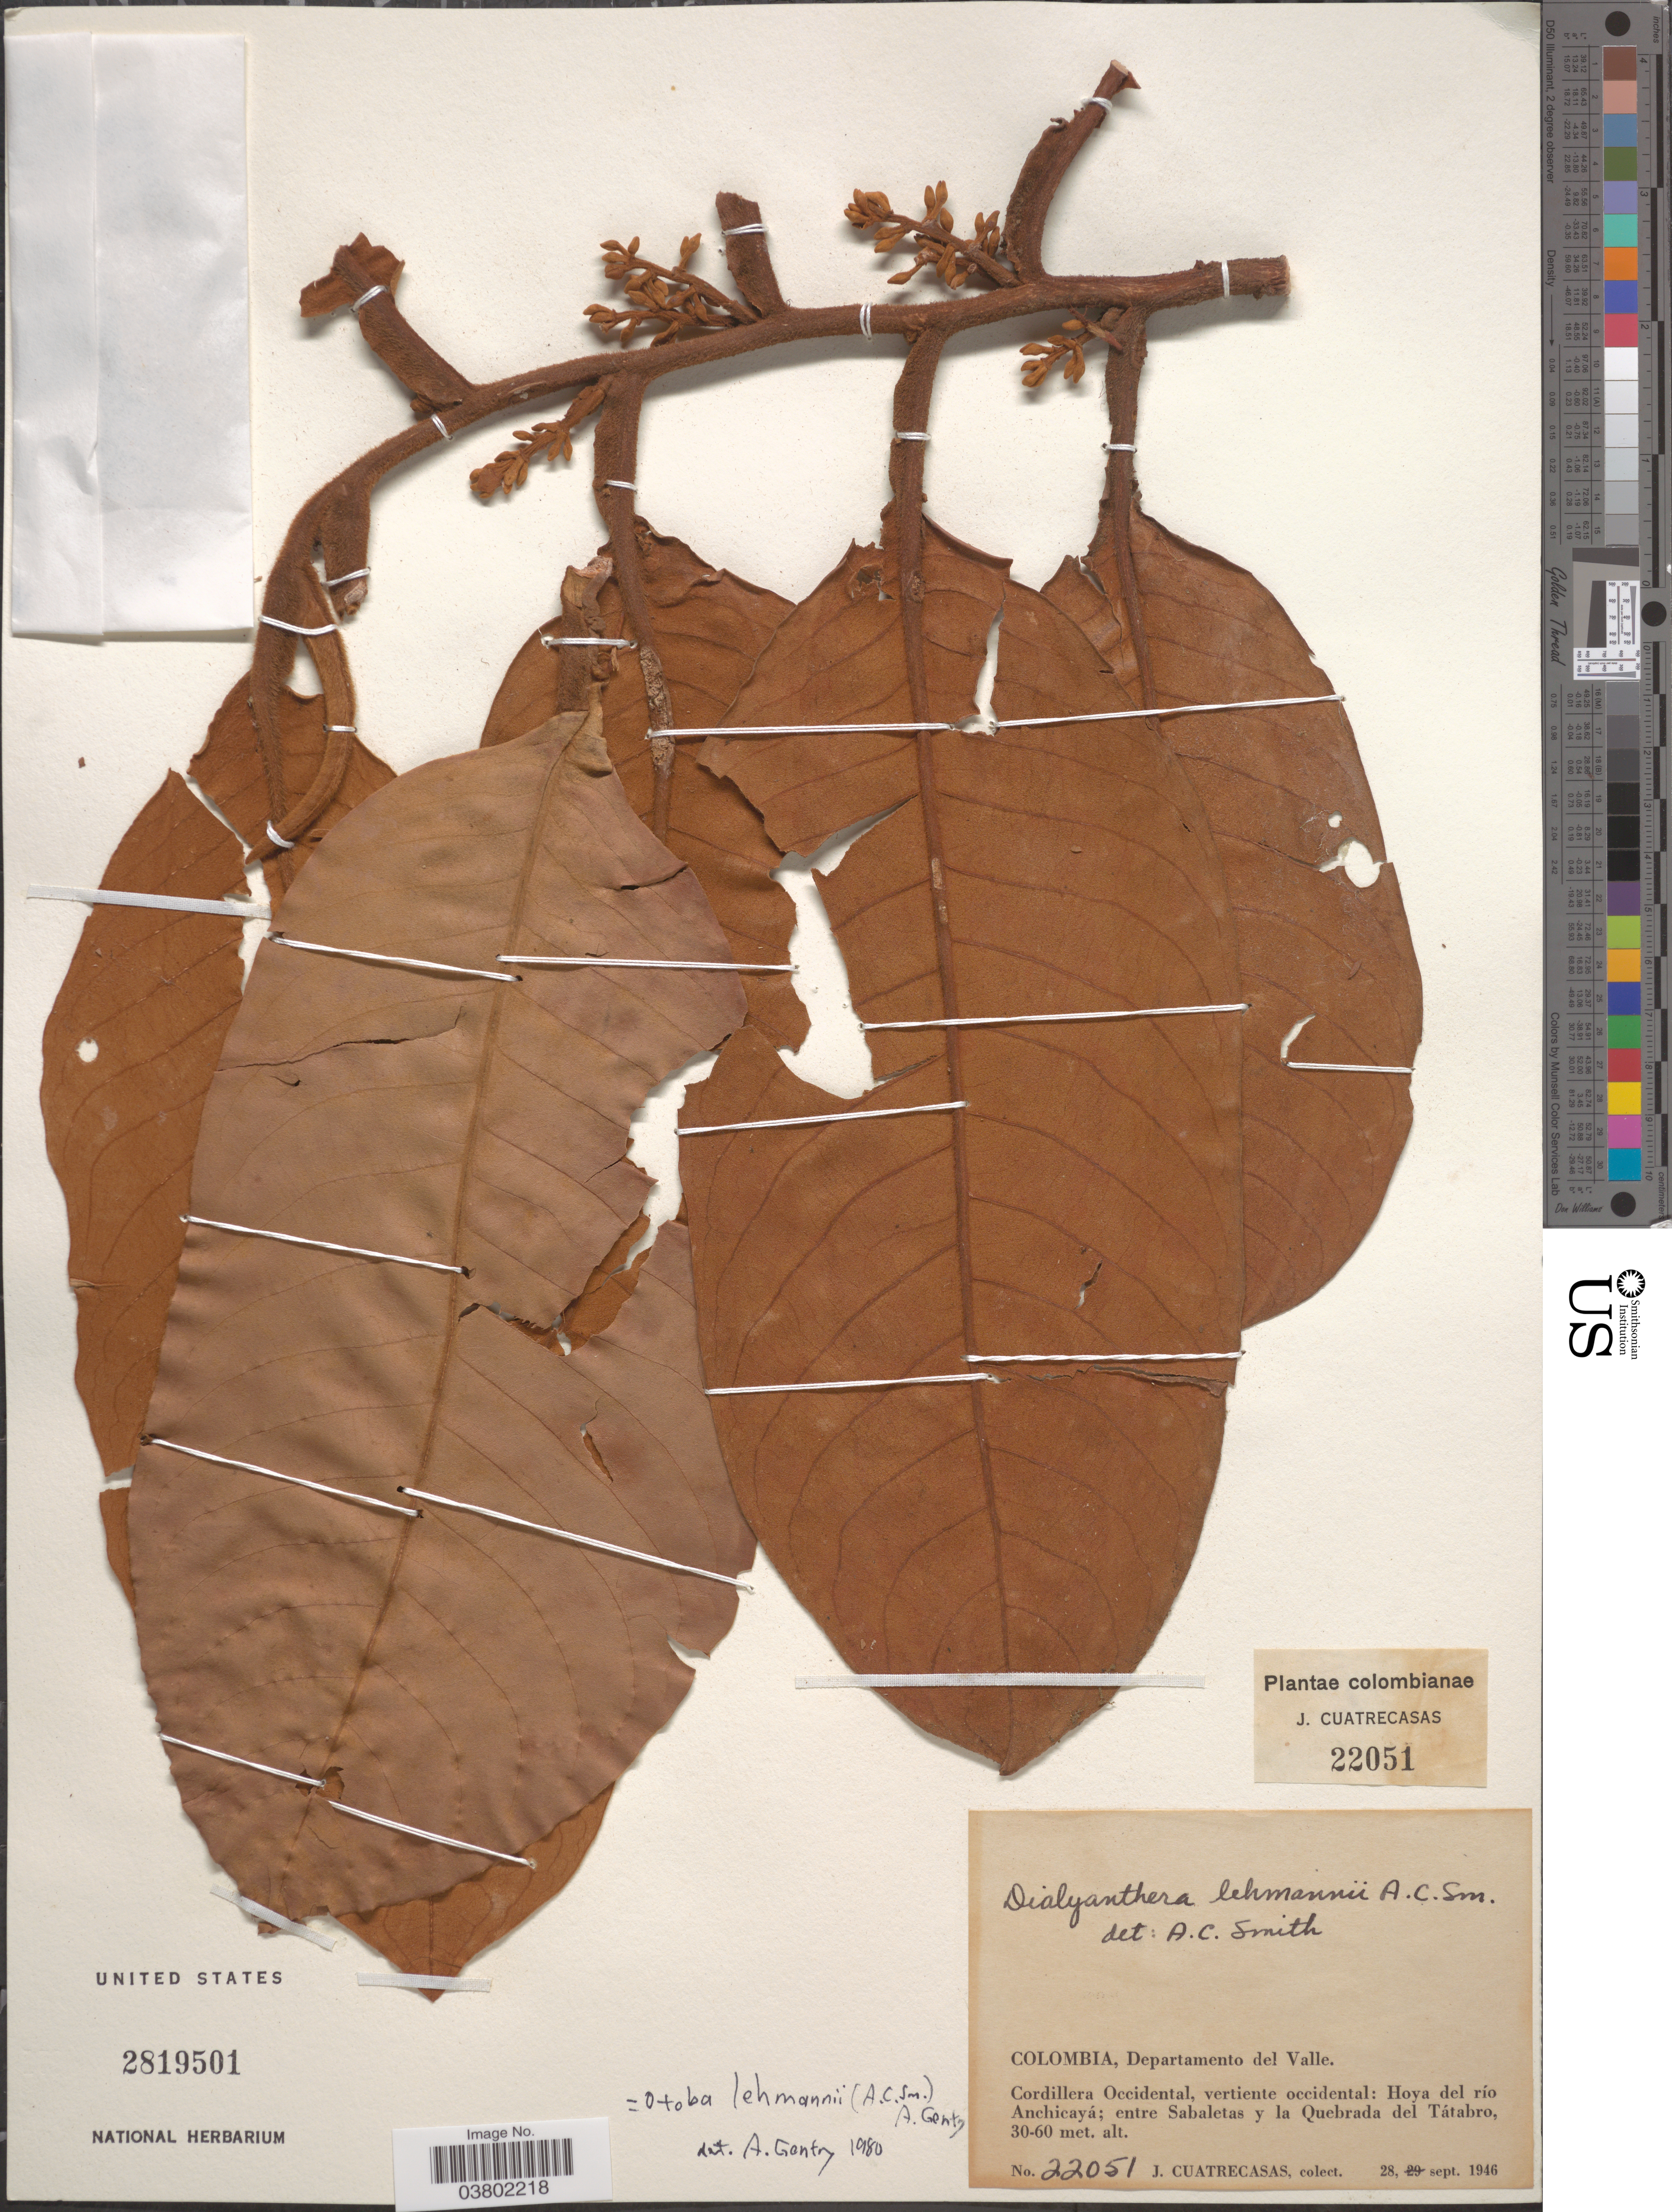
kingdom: Plantae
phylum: Tracheophyta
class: Magnoliopsida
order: Magnoliales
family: Myristicaceae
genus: Otoba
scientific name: Otoba lehmannii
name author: (A.C. Sm.) A.H. Gentry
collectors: J. Cuatrecasas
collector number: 22051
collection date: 1946-09-28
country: Colombia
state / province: Valle del Cauca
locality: Departamento del Valle. Cordillera Occidental, vertiente occidental: Hoya del río Anchicayá; entre Sabaletas y la Quebrada del Tátabro.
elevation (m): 30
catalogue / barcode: US 2819501